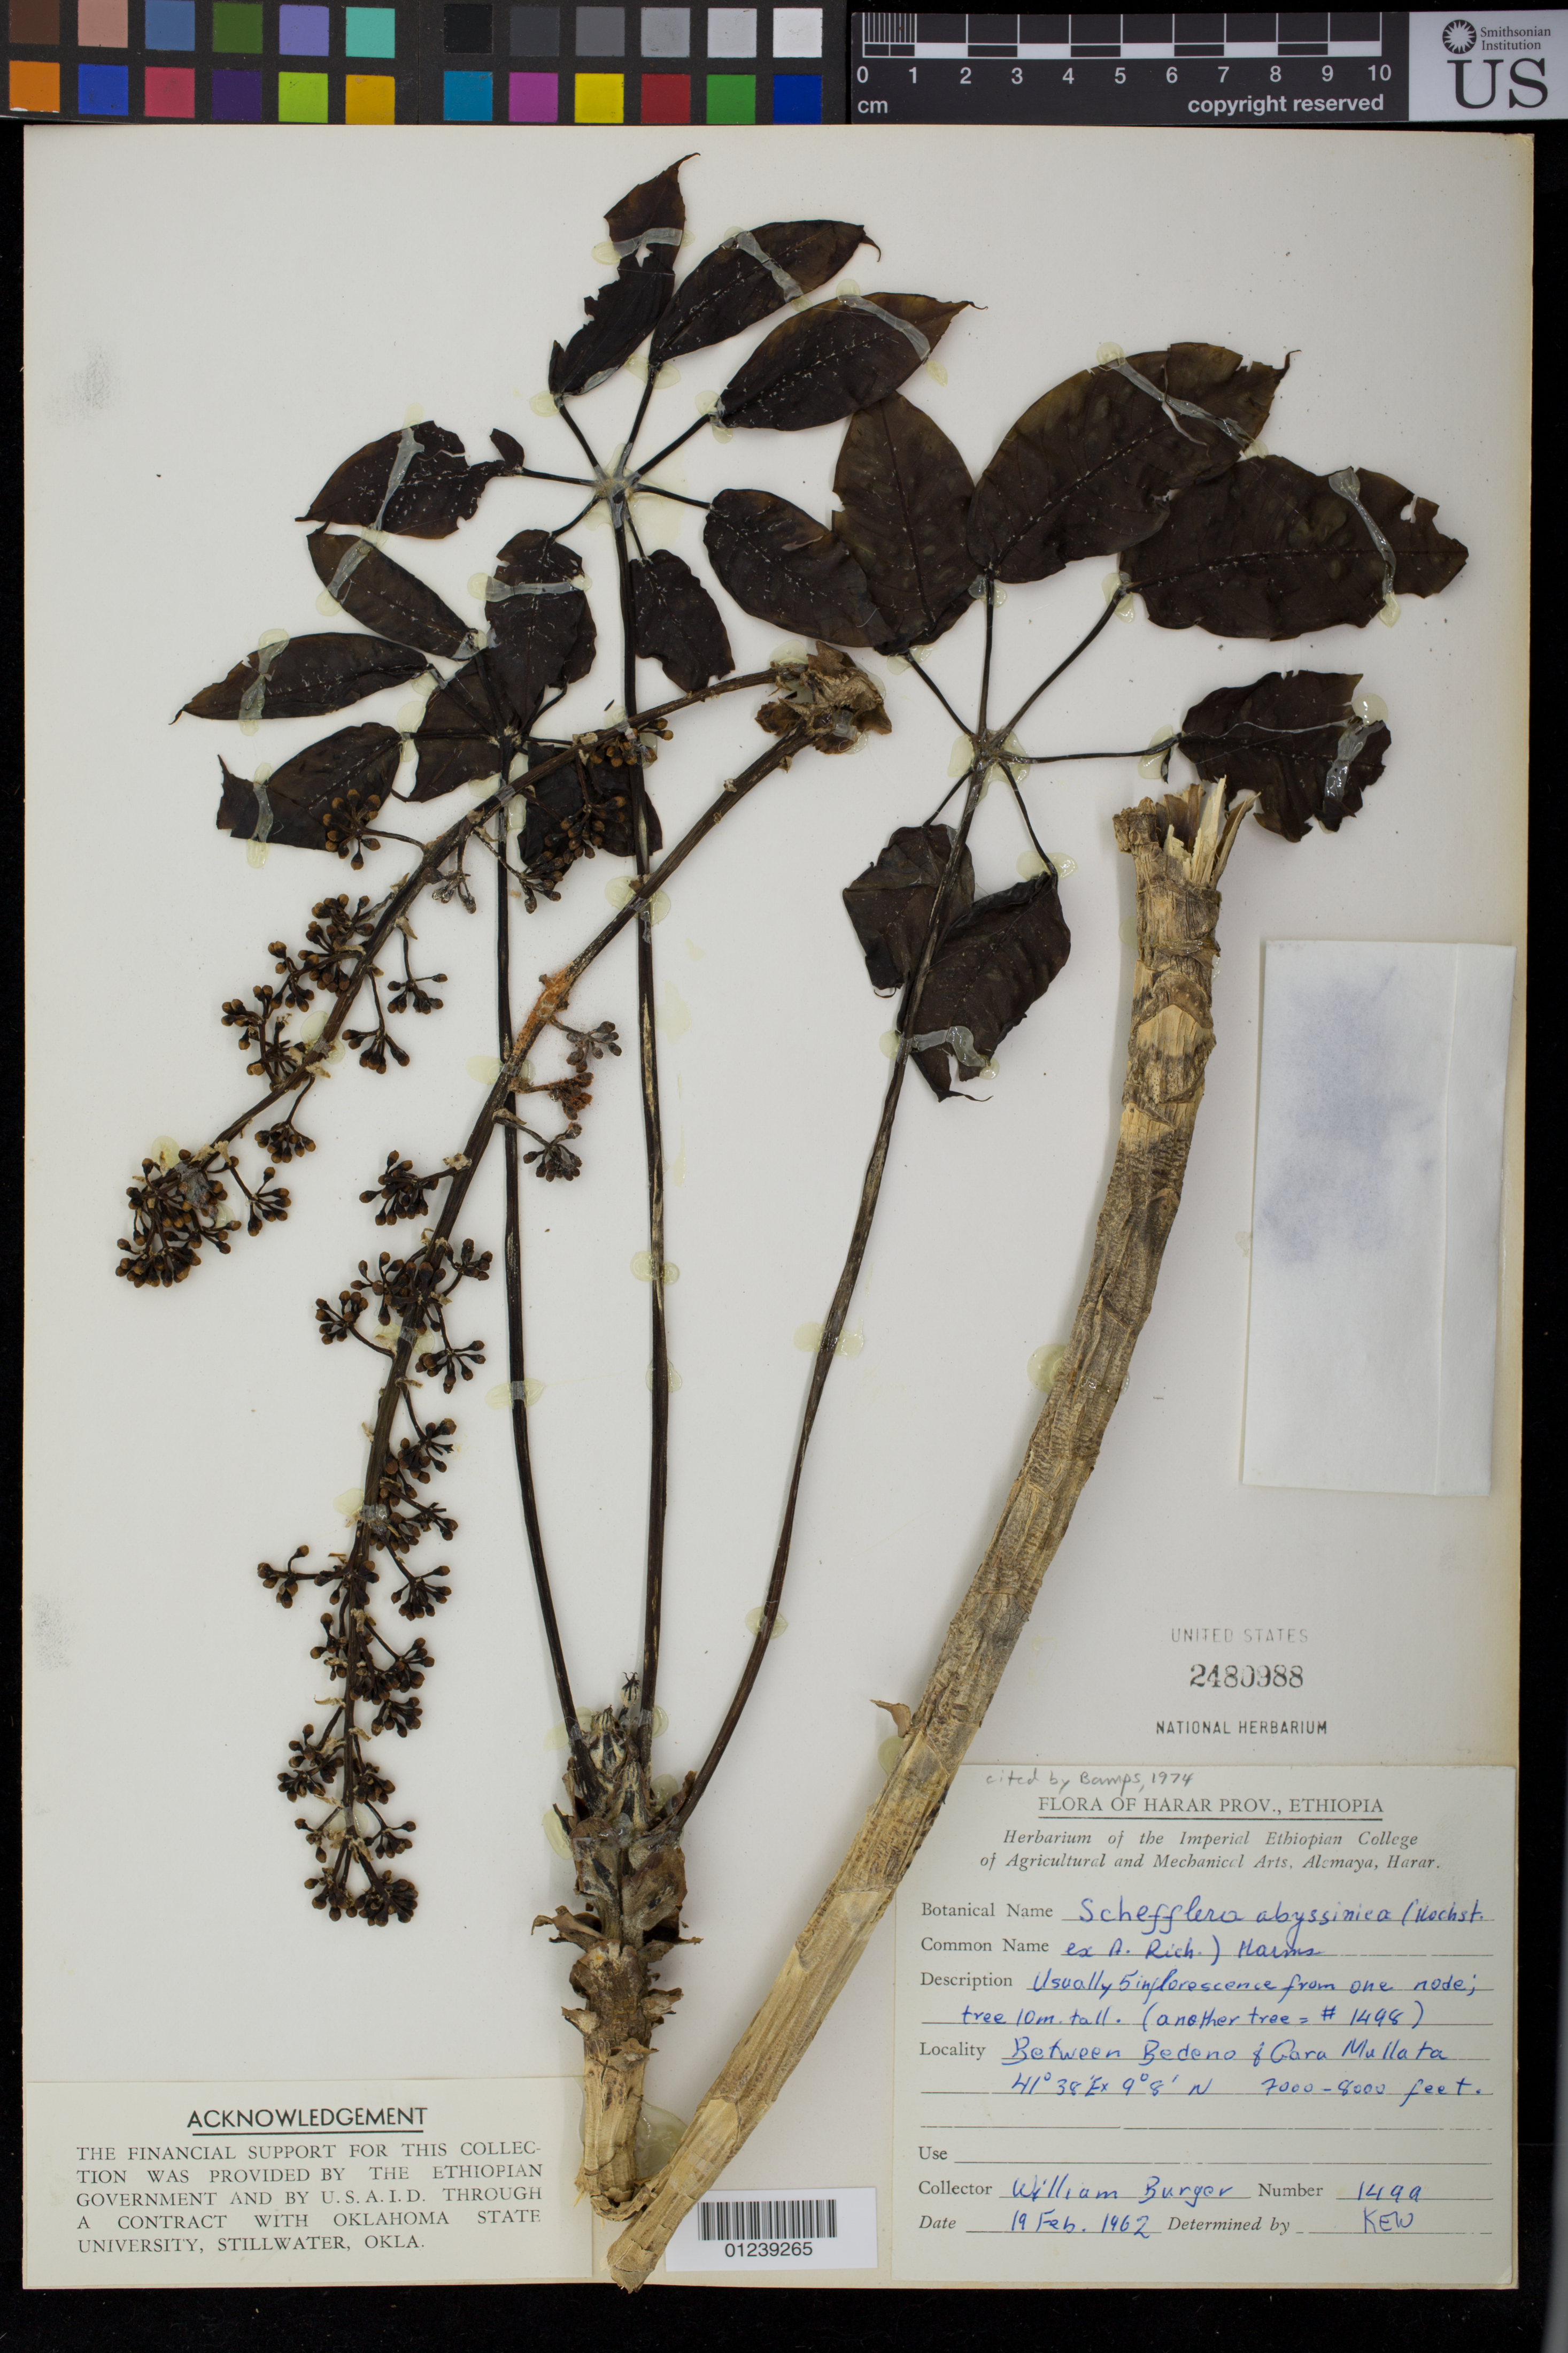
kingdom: Plantae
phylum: Tracheophyta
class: Magnoliopsida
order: Apiales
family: Araliaceae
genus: Schefflera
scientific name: Schefflera abyssinica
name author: (Hochst. ex A. Rich.) Harms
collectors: W. Burger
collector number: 1499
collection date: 1962-02-19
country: Ethiopia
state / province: Oromiya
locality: Between Bedeno and Gara Mullata.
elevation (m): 2134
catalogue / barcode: US 2480988